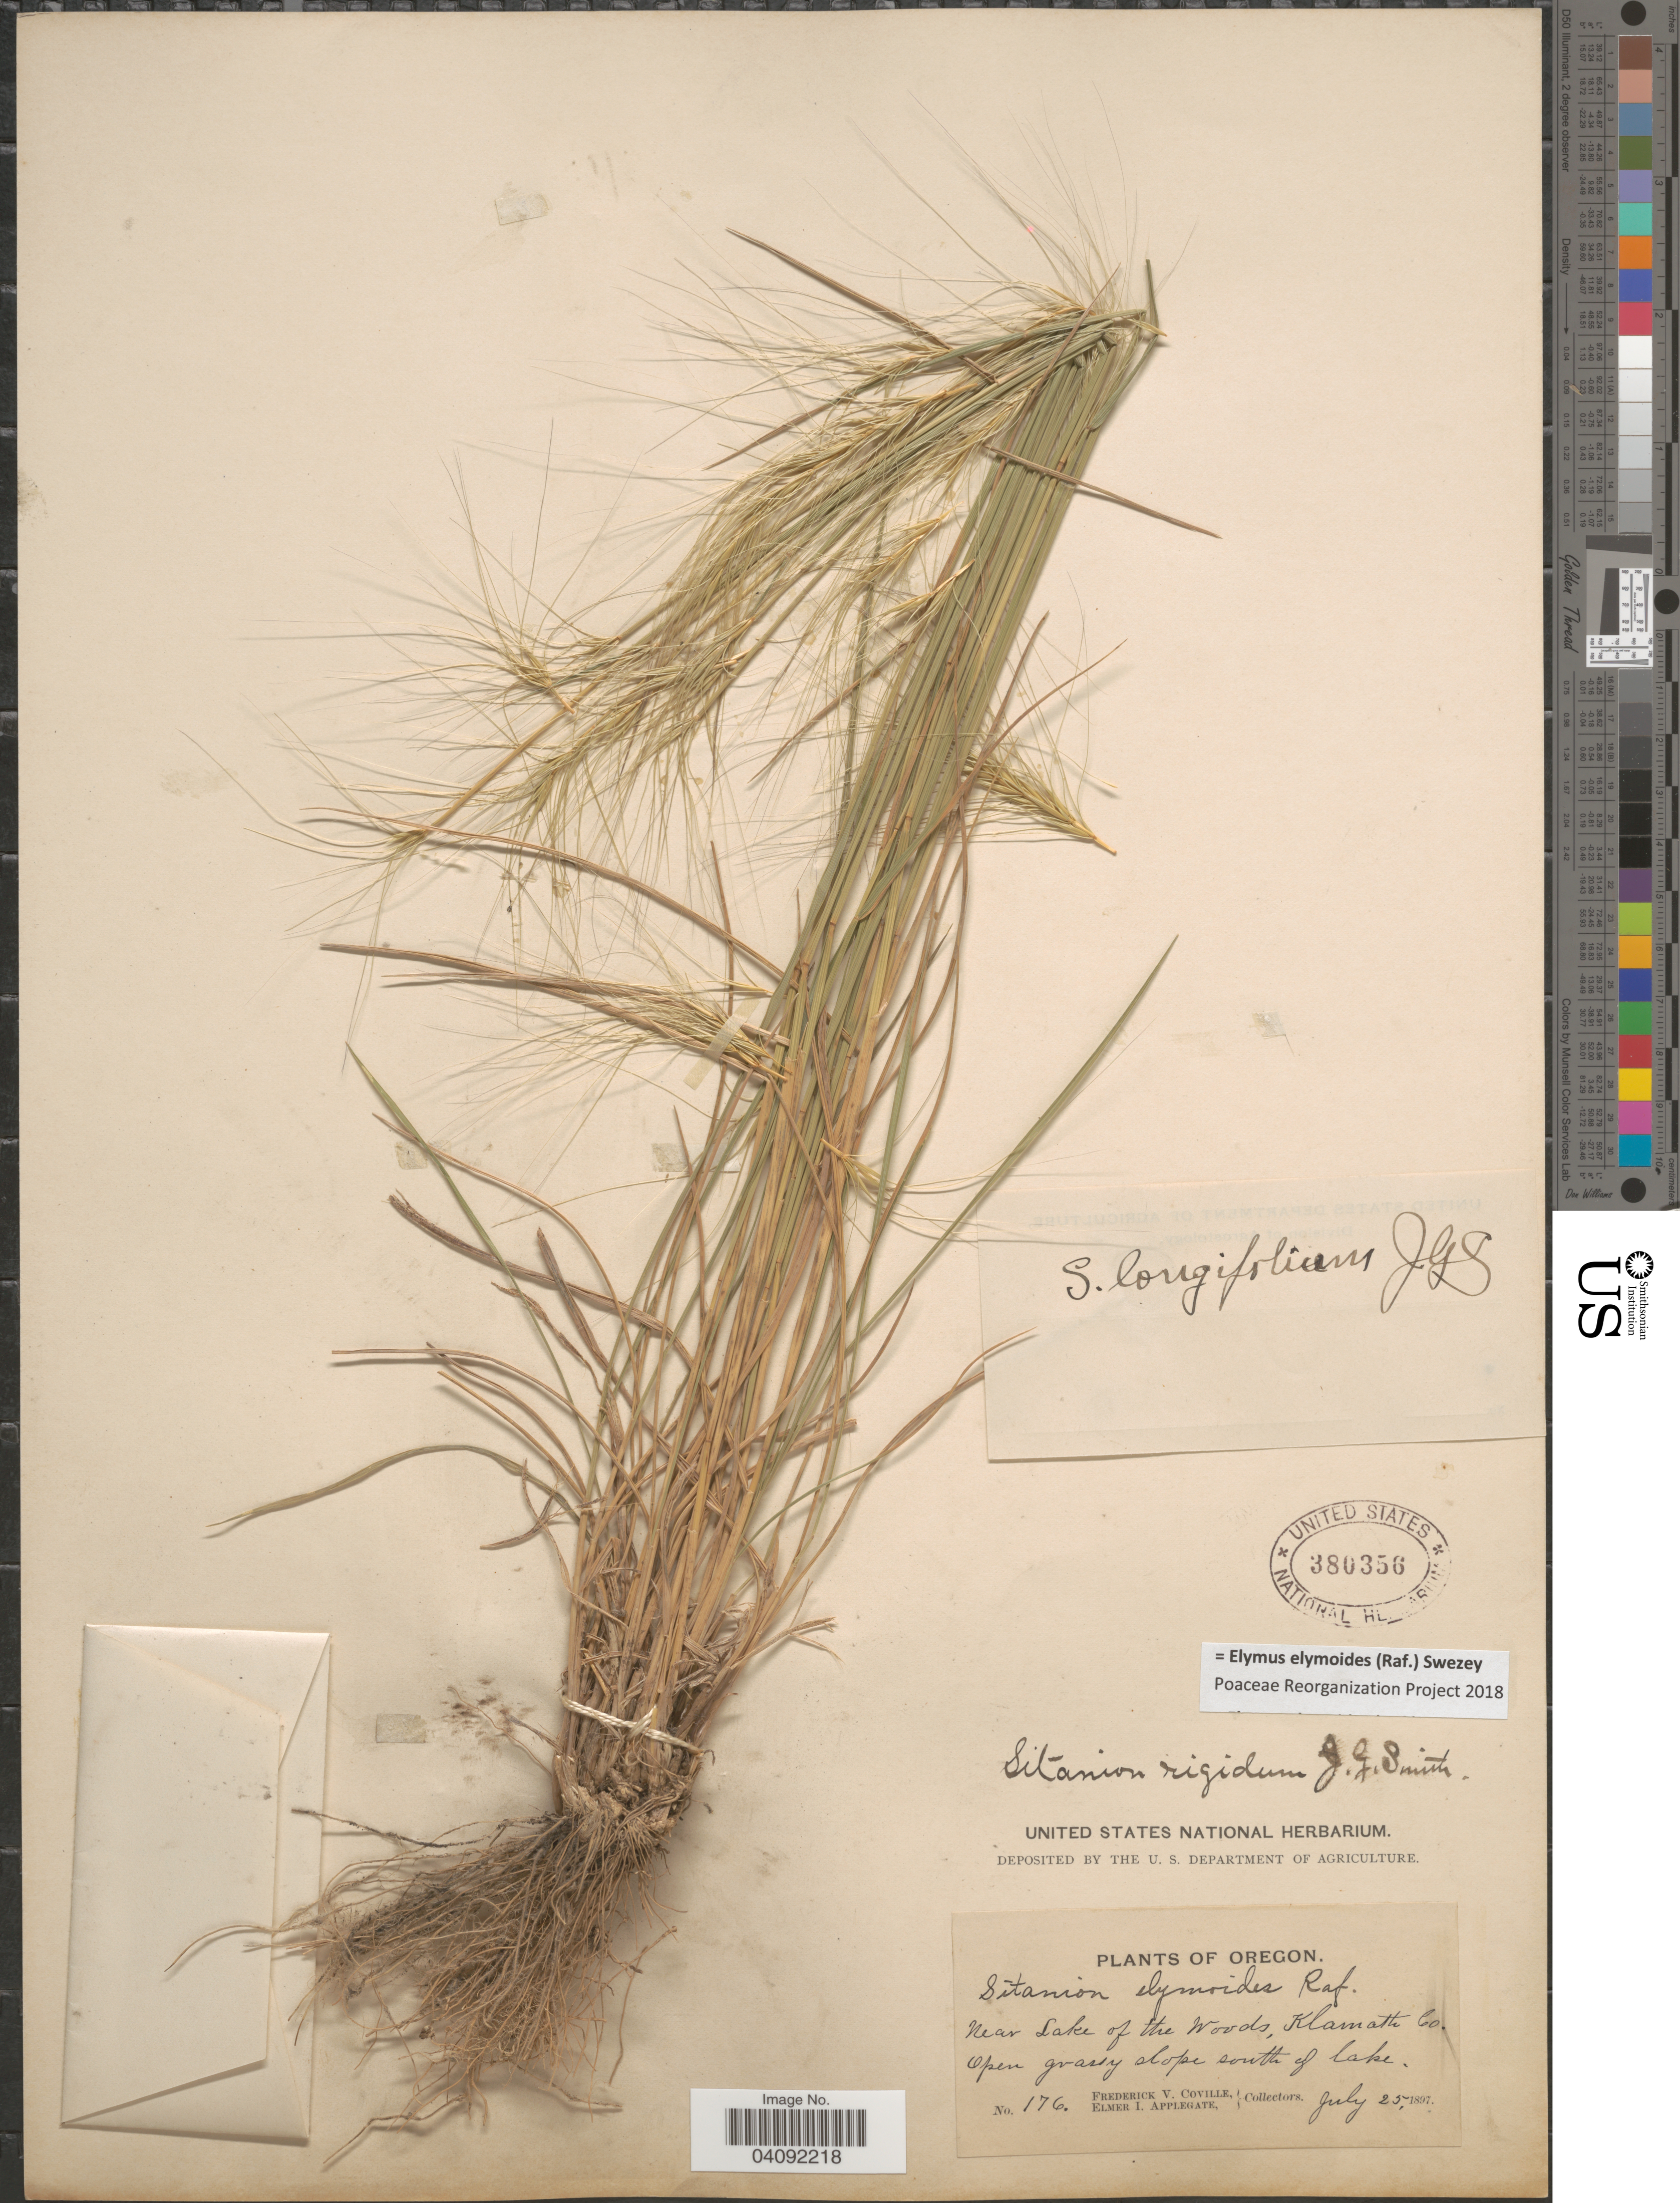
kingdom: Plantae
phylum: Tracheophyta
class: Liliopsida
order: Poales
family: Poaceae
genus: Elymus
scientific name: Elymus elymoides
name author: (Raf.) Swezey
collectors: F. V. Coville & E. I. Applegate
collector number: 176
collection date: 1897-07-25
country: United States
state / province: Oregon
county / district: Klamath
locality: Near Lake of the Woods, Klamath Co. Open grassy slope south of lake.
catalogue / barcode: US 380356